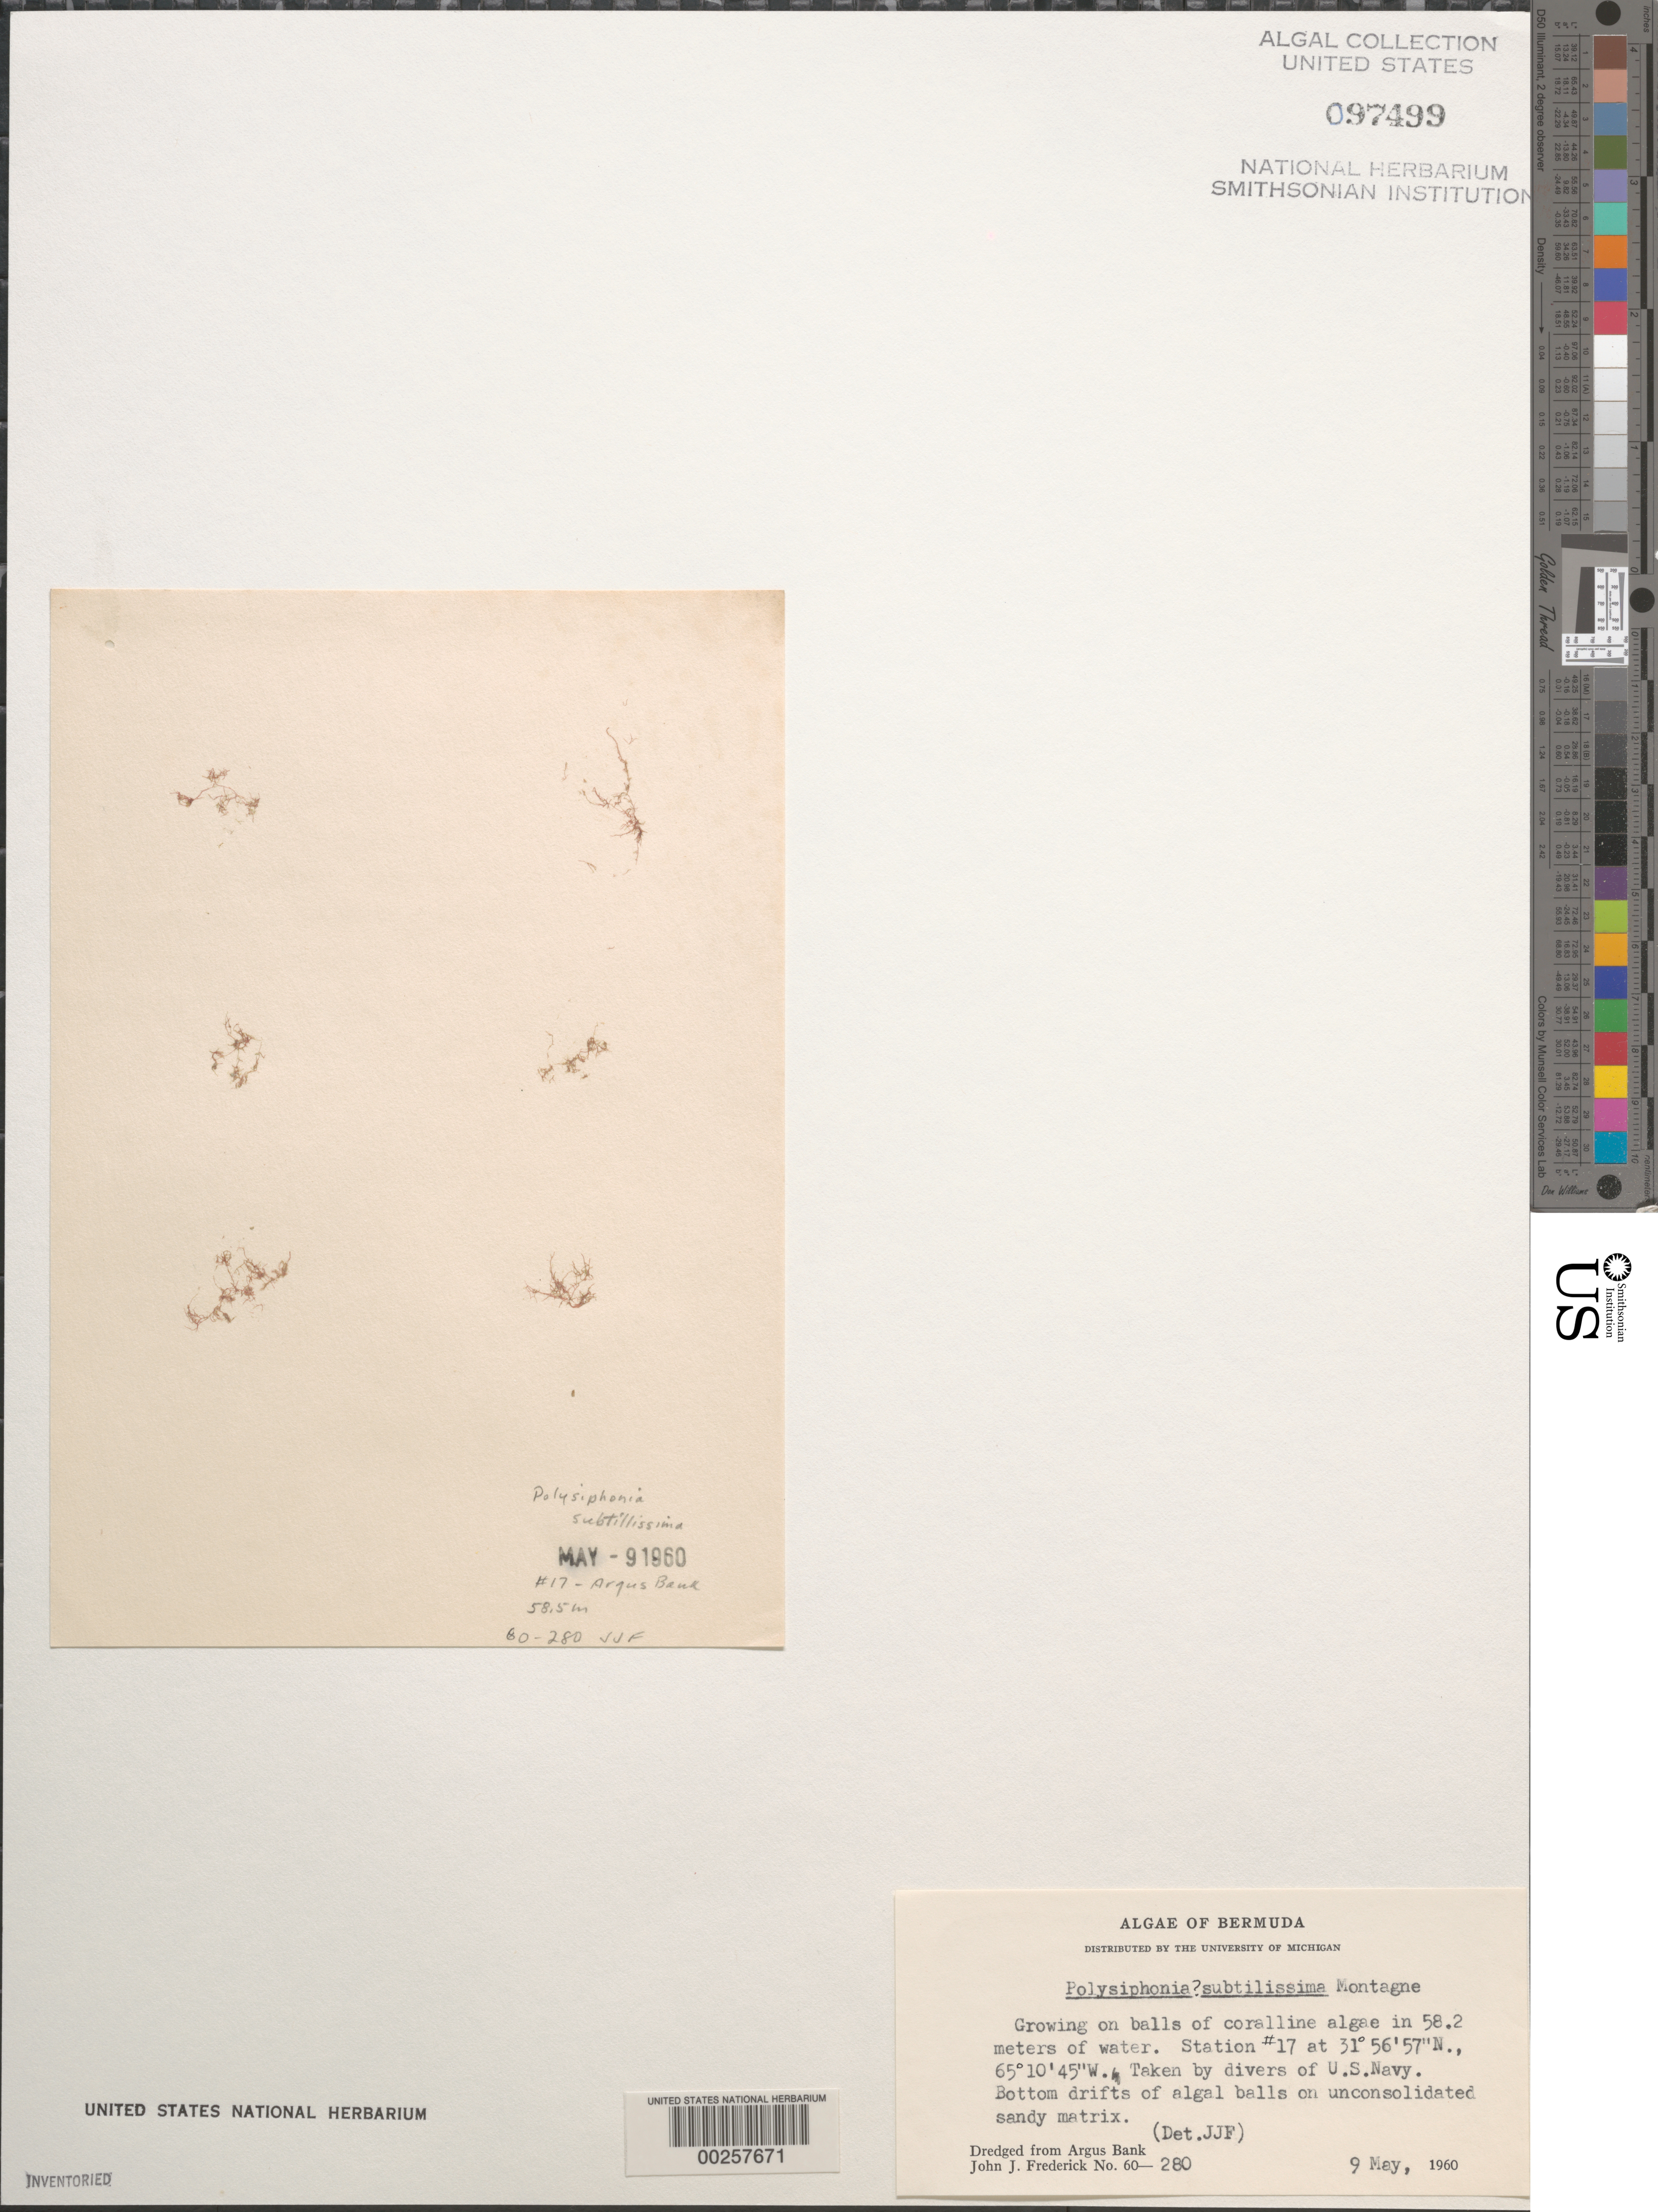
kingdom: Plantae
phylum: Rhodophyta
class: Florideophyceae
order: Ceramiales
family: Rhodomelaceae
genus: Polysiphonia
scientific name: Polysiphonia subtilissima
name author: Mont.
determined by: Frederick, J. J.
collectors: J. Frederick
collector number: JJF 60-280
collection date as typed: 09 May 1960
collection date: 1960-05-09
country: Bermuda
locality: Argus Bank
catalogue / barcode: US 97499